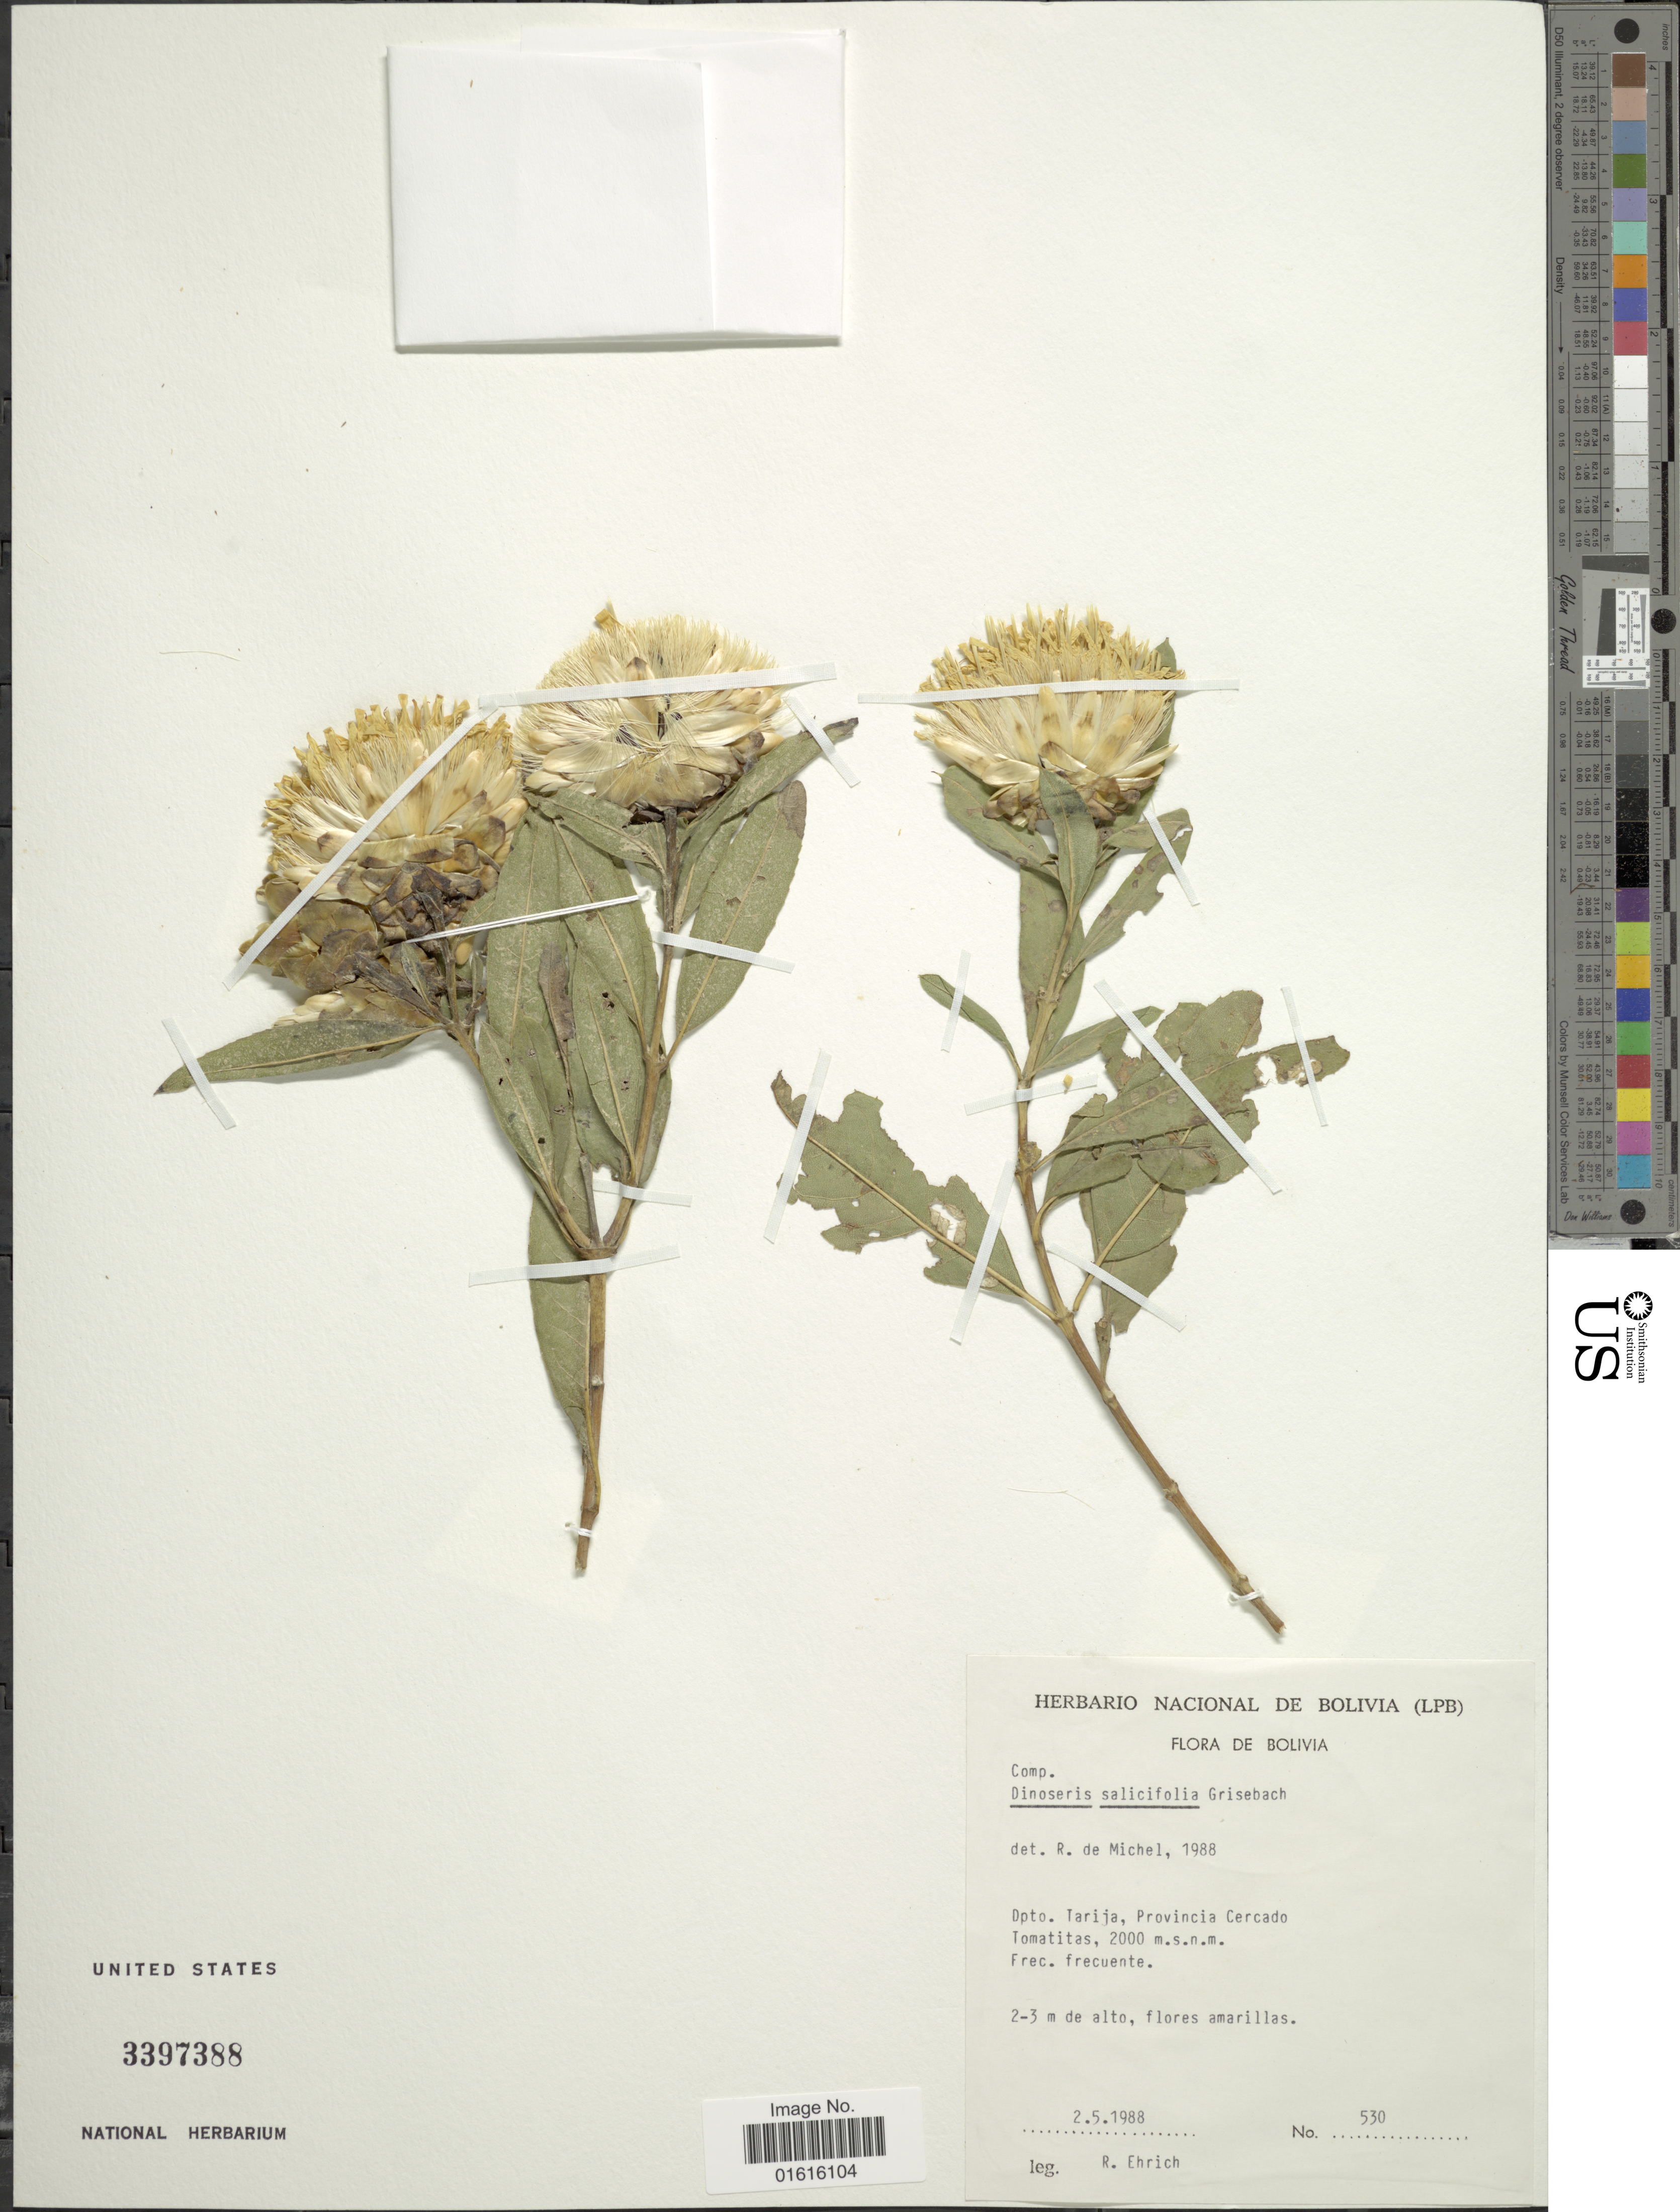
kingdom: Plantae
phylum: Tracheophyta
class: Magnoliopsida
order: Asterales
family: Asteraceae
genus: Dinoseris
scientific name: Dinoseris salicifolia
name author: Griseb.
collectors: R. Ehrich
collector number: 530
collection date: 1988-05-02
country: Bolivia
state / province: Tarija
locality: Provincia Cercado, Tomatitas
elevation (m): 2000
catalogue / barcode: US 3397388